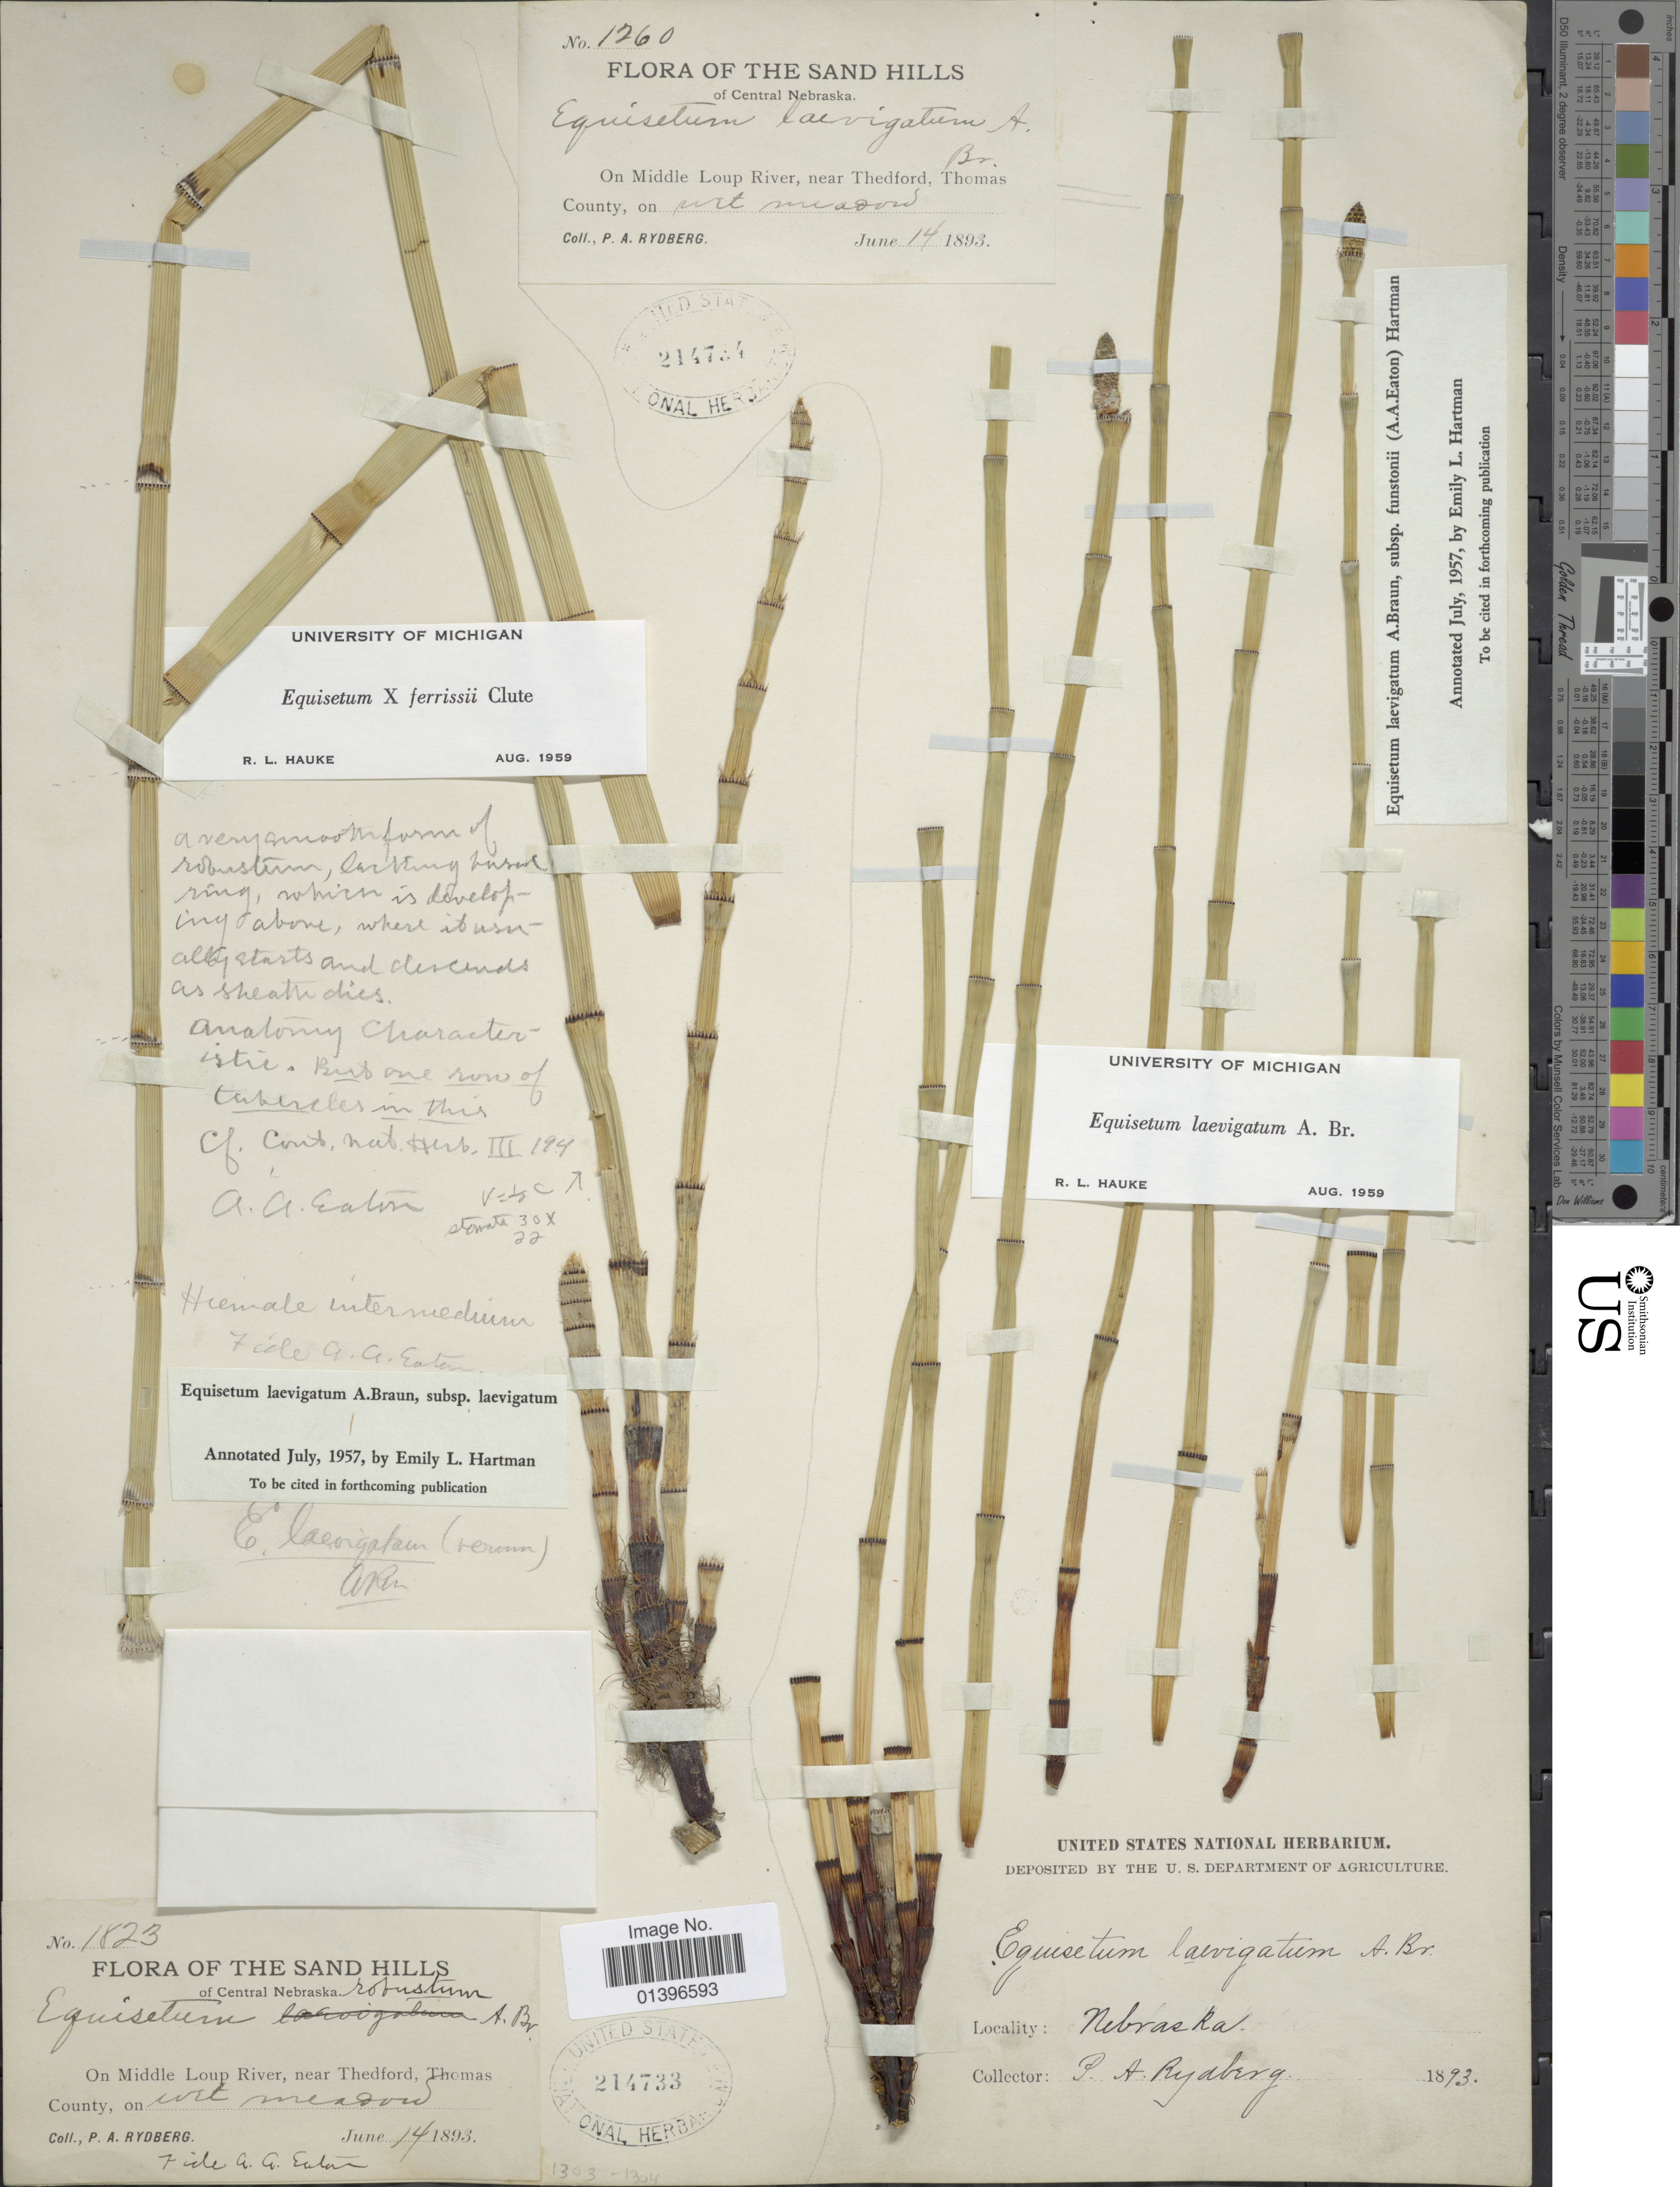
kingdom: Plantae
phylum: Tracheophyta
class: Polypodiopsida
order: Equisetales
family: Equisetaceae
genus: Equisetum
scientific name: Equisetum laevigatum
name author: A. Braun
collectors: P. A. Rydberg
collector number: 1260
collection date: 1893-06-14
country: United States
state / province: Nebraska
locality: Sand Hills of Central Nebraska. On Middle Loup River, near Thedford, Thomas County